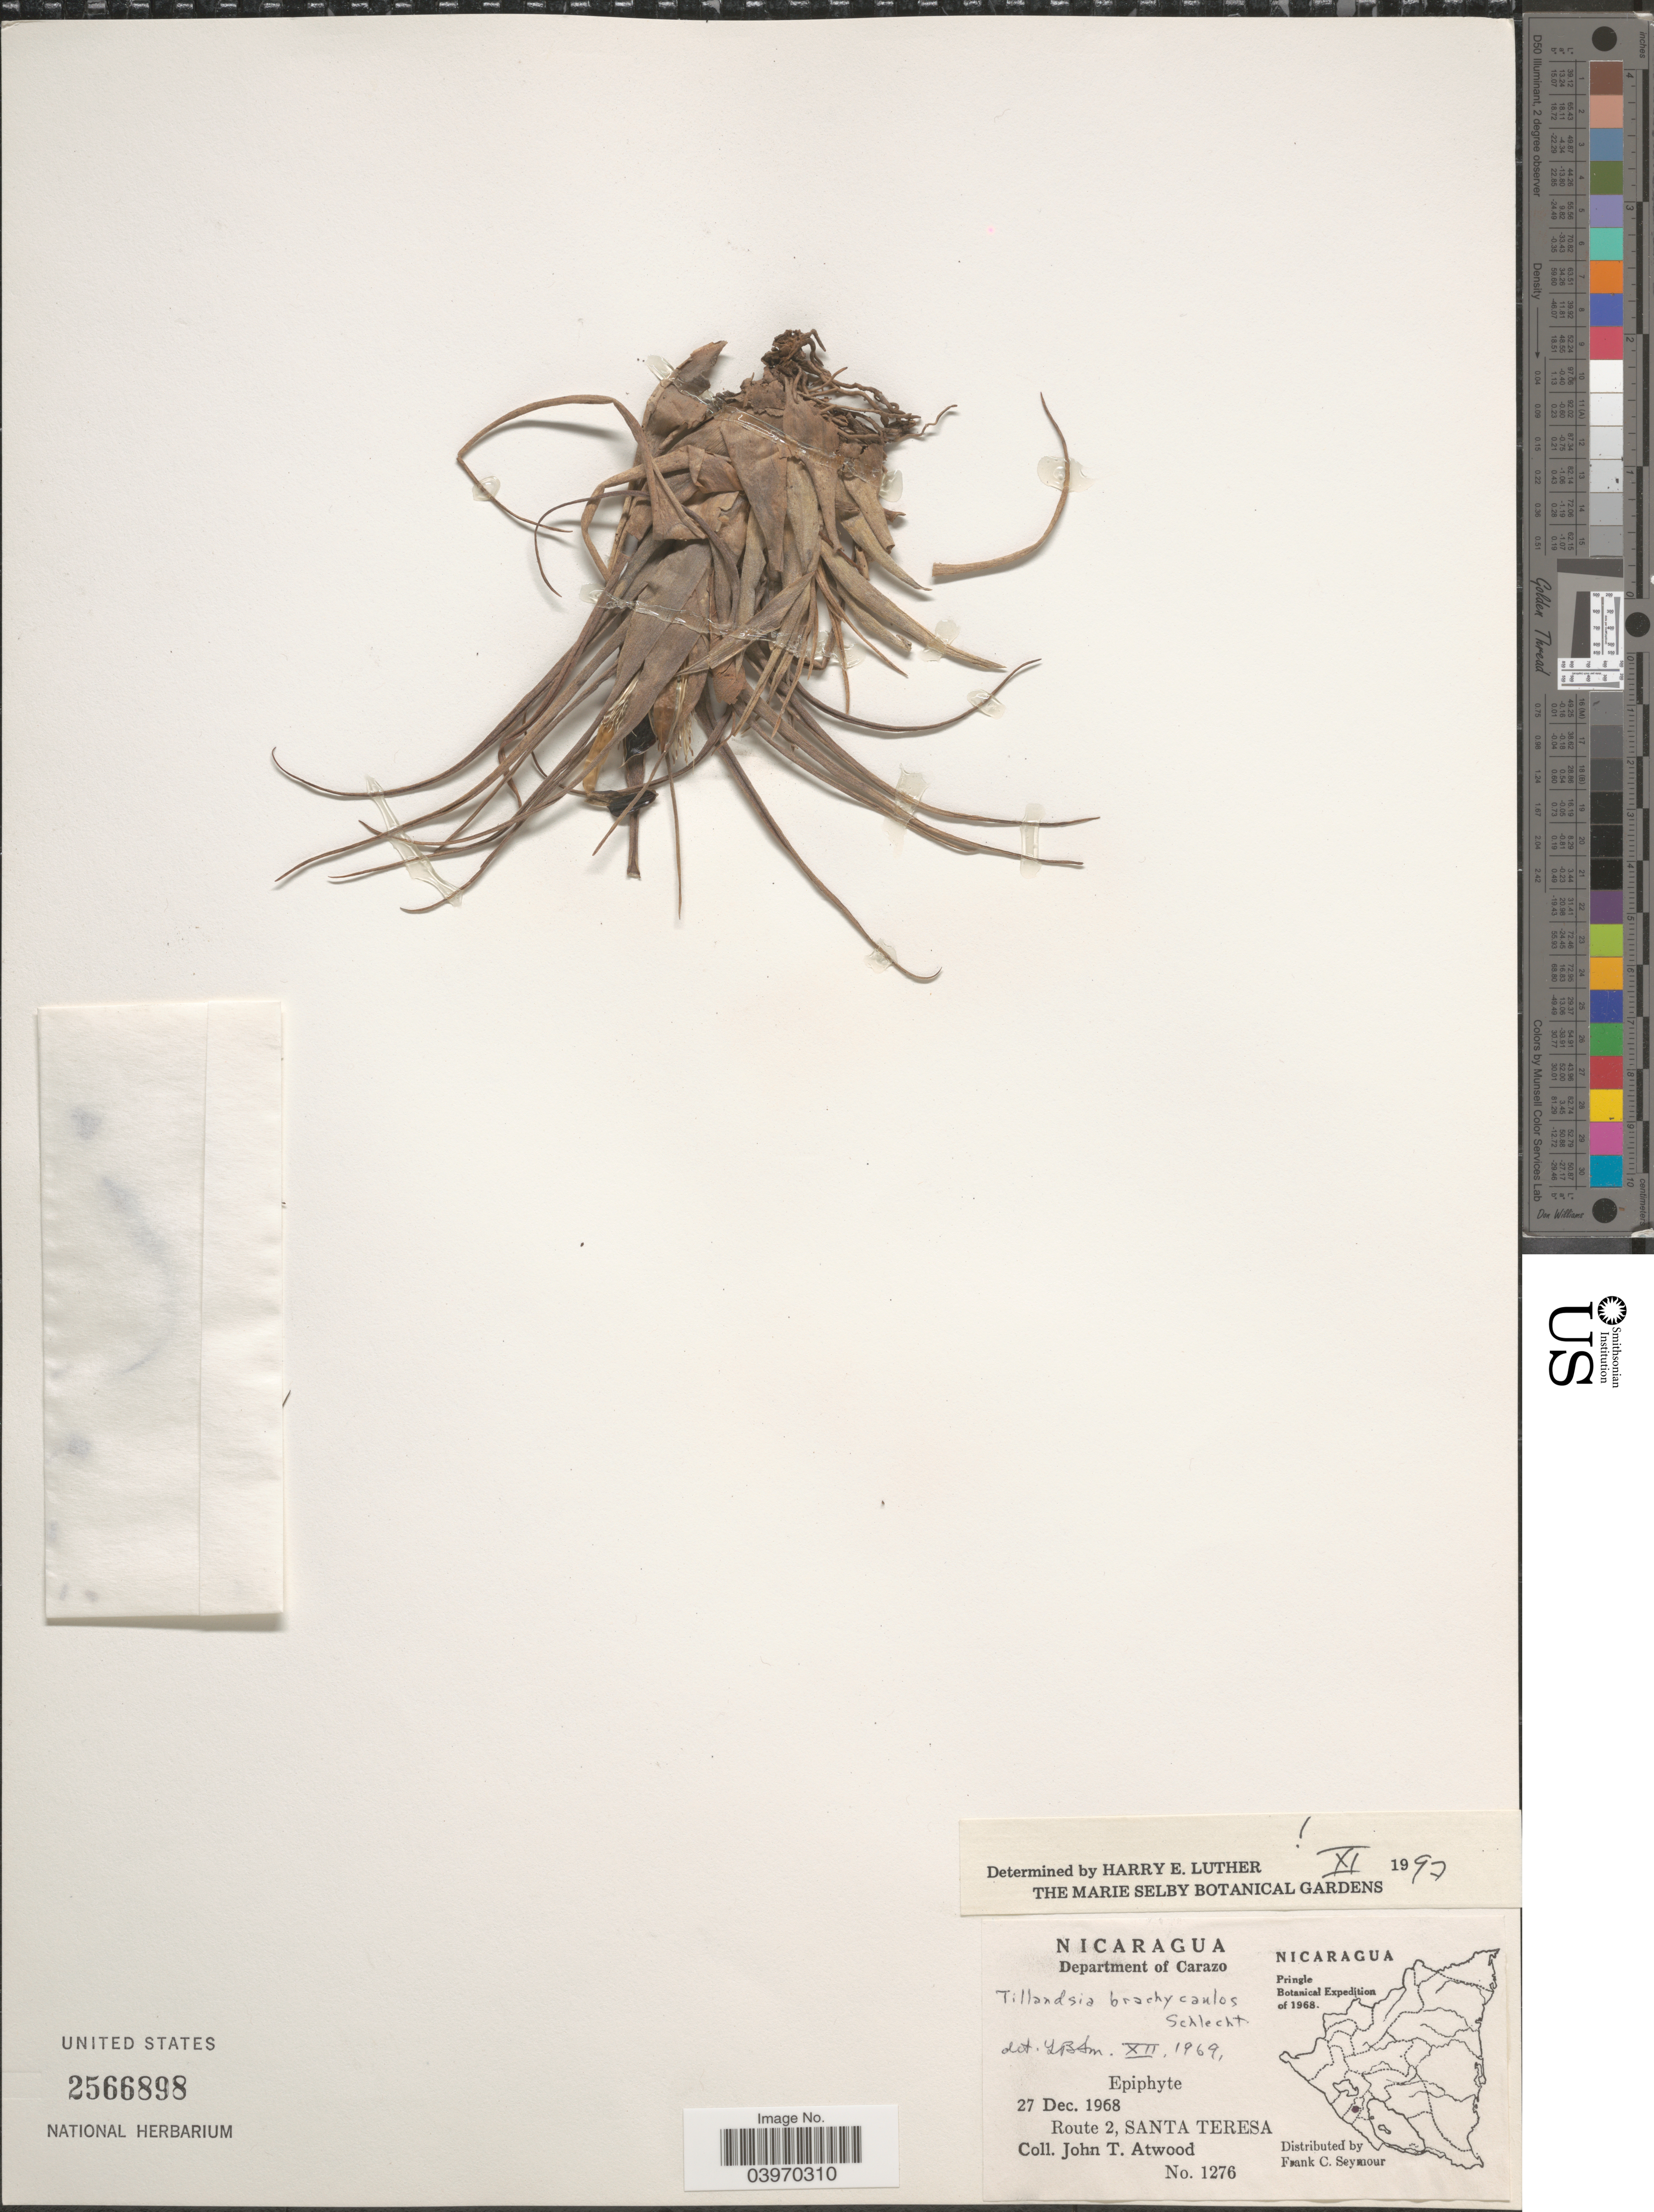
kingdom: Plantae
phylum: Tracheophyta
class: Liliopsida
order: Poales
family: Bromeliaceae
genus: Tillandsia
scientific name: Tillandsia brachycaulos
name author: Schltdl.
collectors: J. T. Atwood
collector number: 1276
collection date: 1968-12-27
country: Nicaragua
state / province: Carazo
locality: Department of Carazo. Route 2, Santa Teresa.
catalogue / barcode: US 2566898